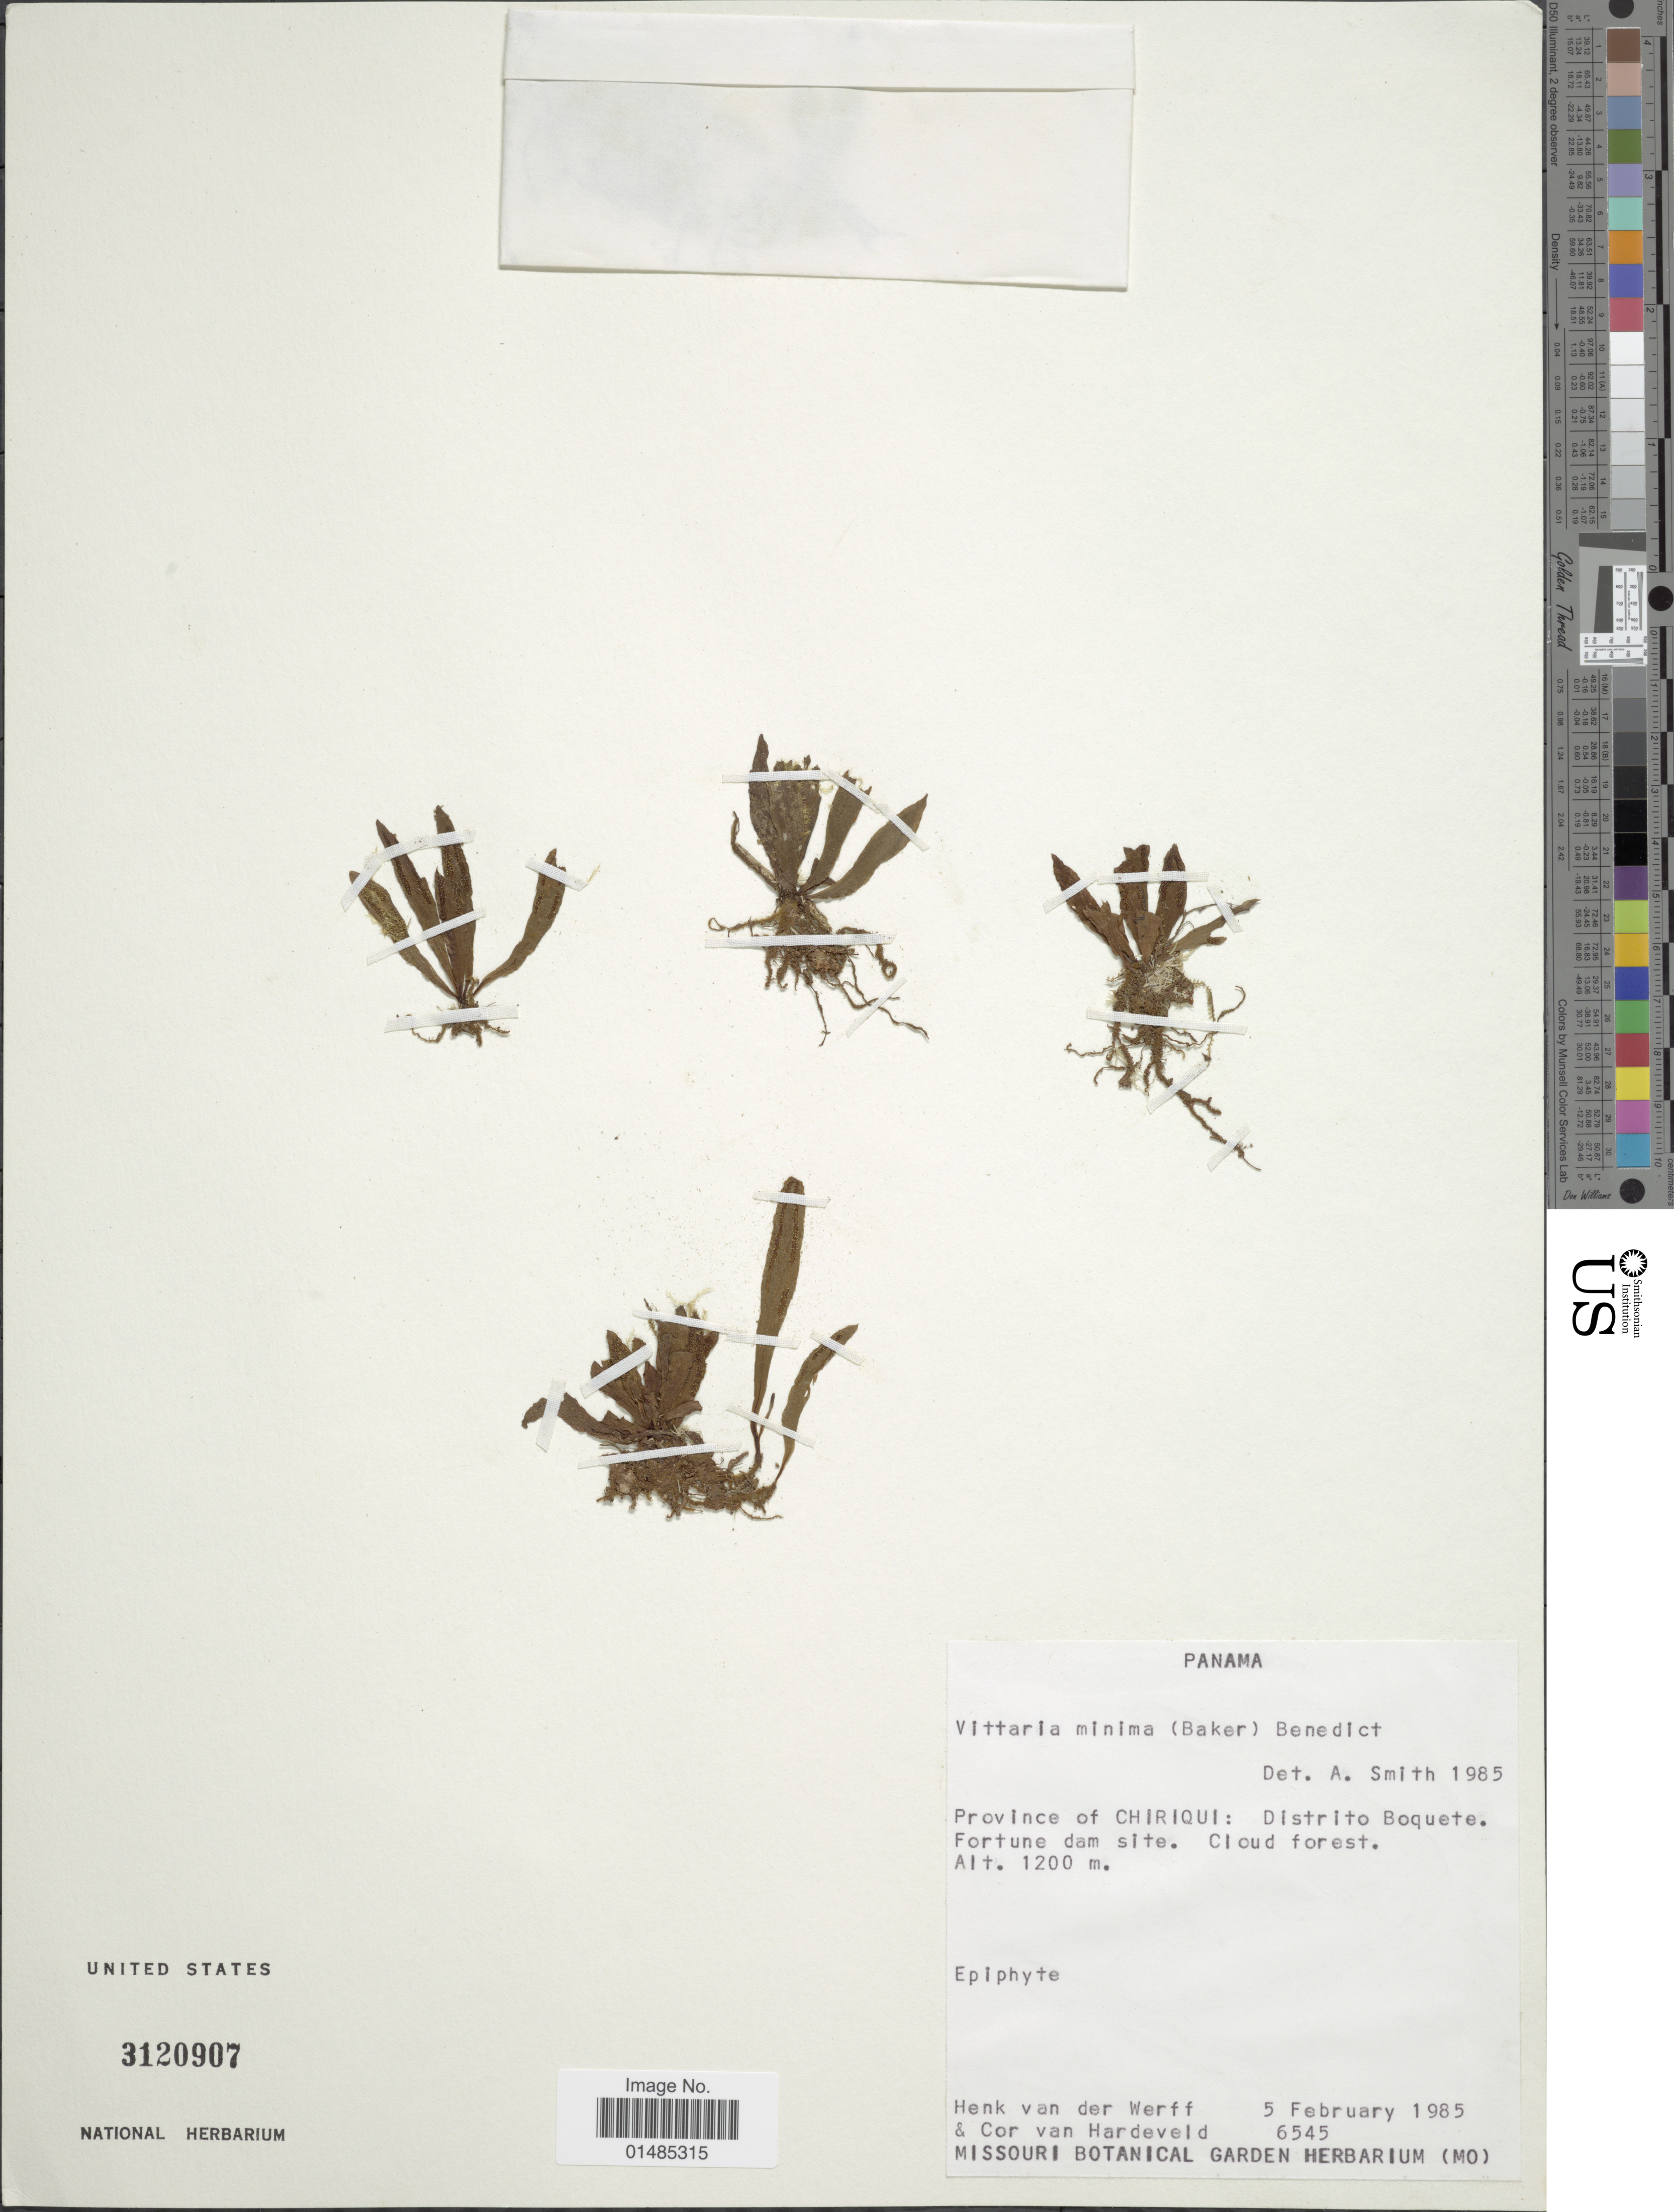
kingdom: Plantae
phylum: Tracheophyta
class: Polypodiopsida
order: Polypodiales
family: Pteridaceae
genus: Radiovittaria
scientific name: Radiovittaria minima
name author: (Baker) E.H. Crane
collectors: H. van der Werff & C. Van Hardeveld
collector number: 6545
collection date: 1985-02-05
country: Panama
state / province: Chiriqui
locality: Distrito Boquete.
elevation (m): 1200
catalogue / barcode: US 3120907